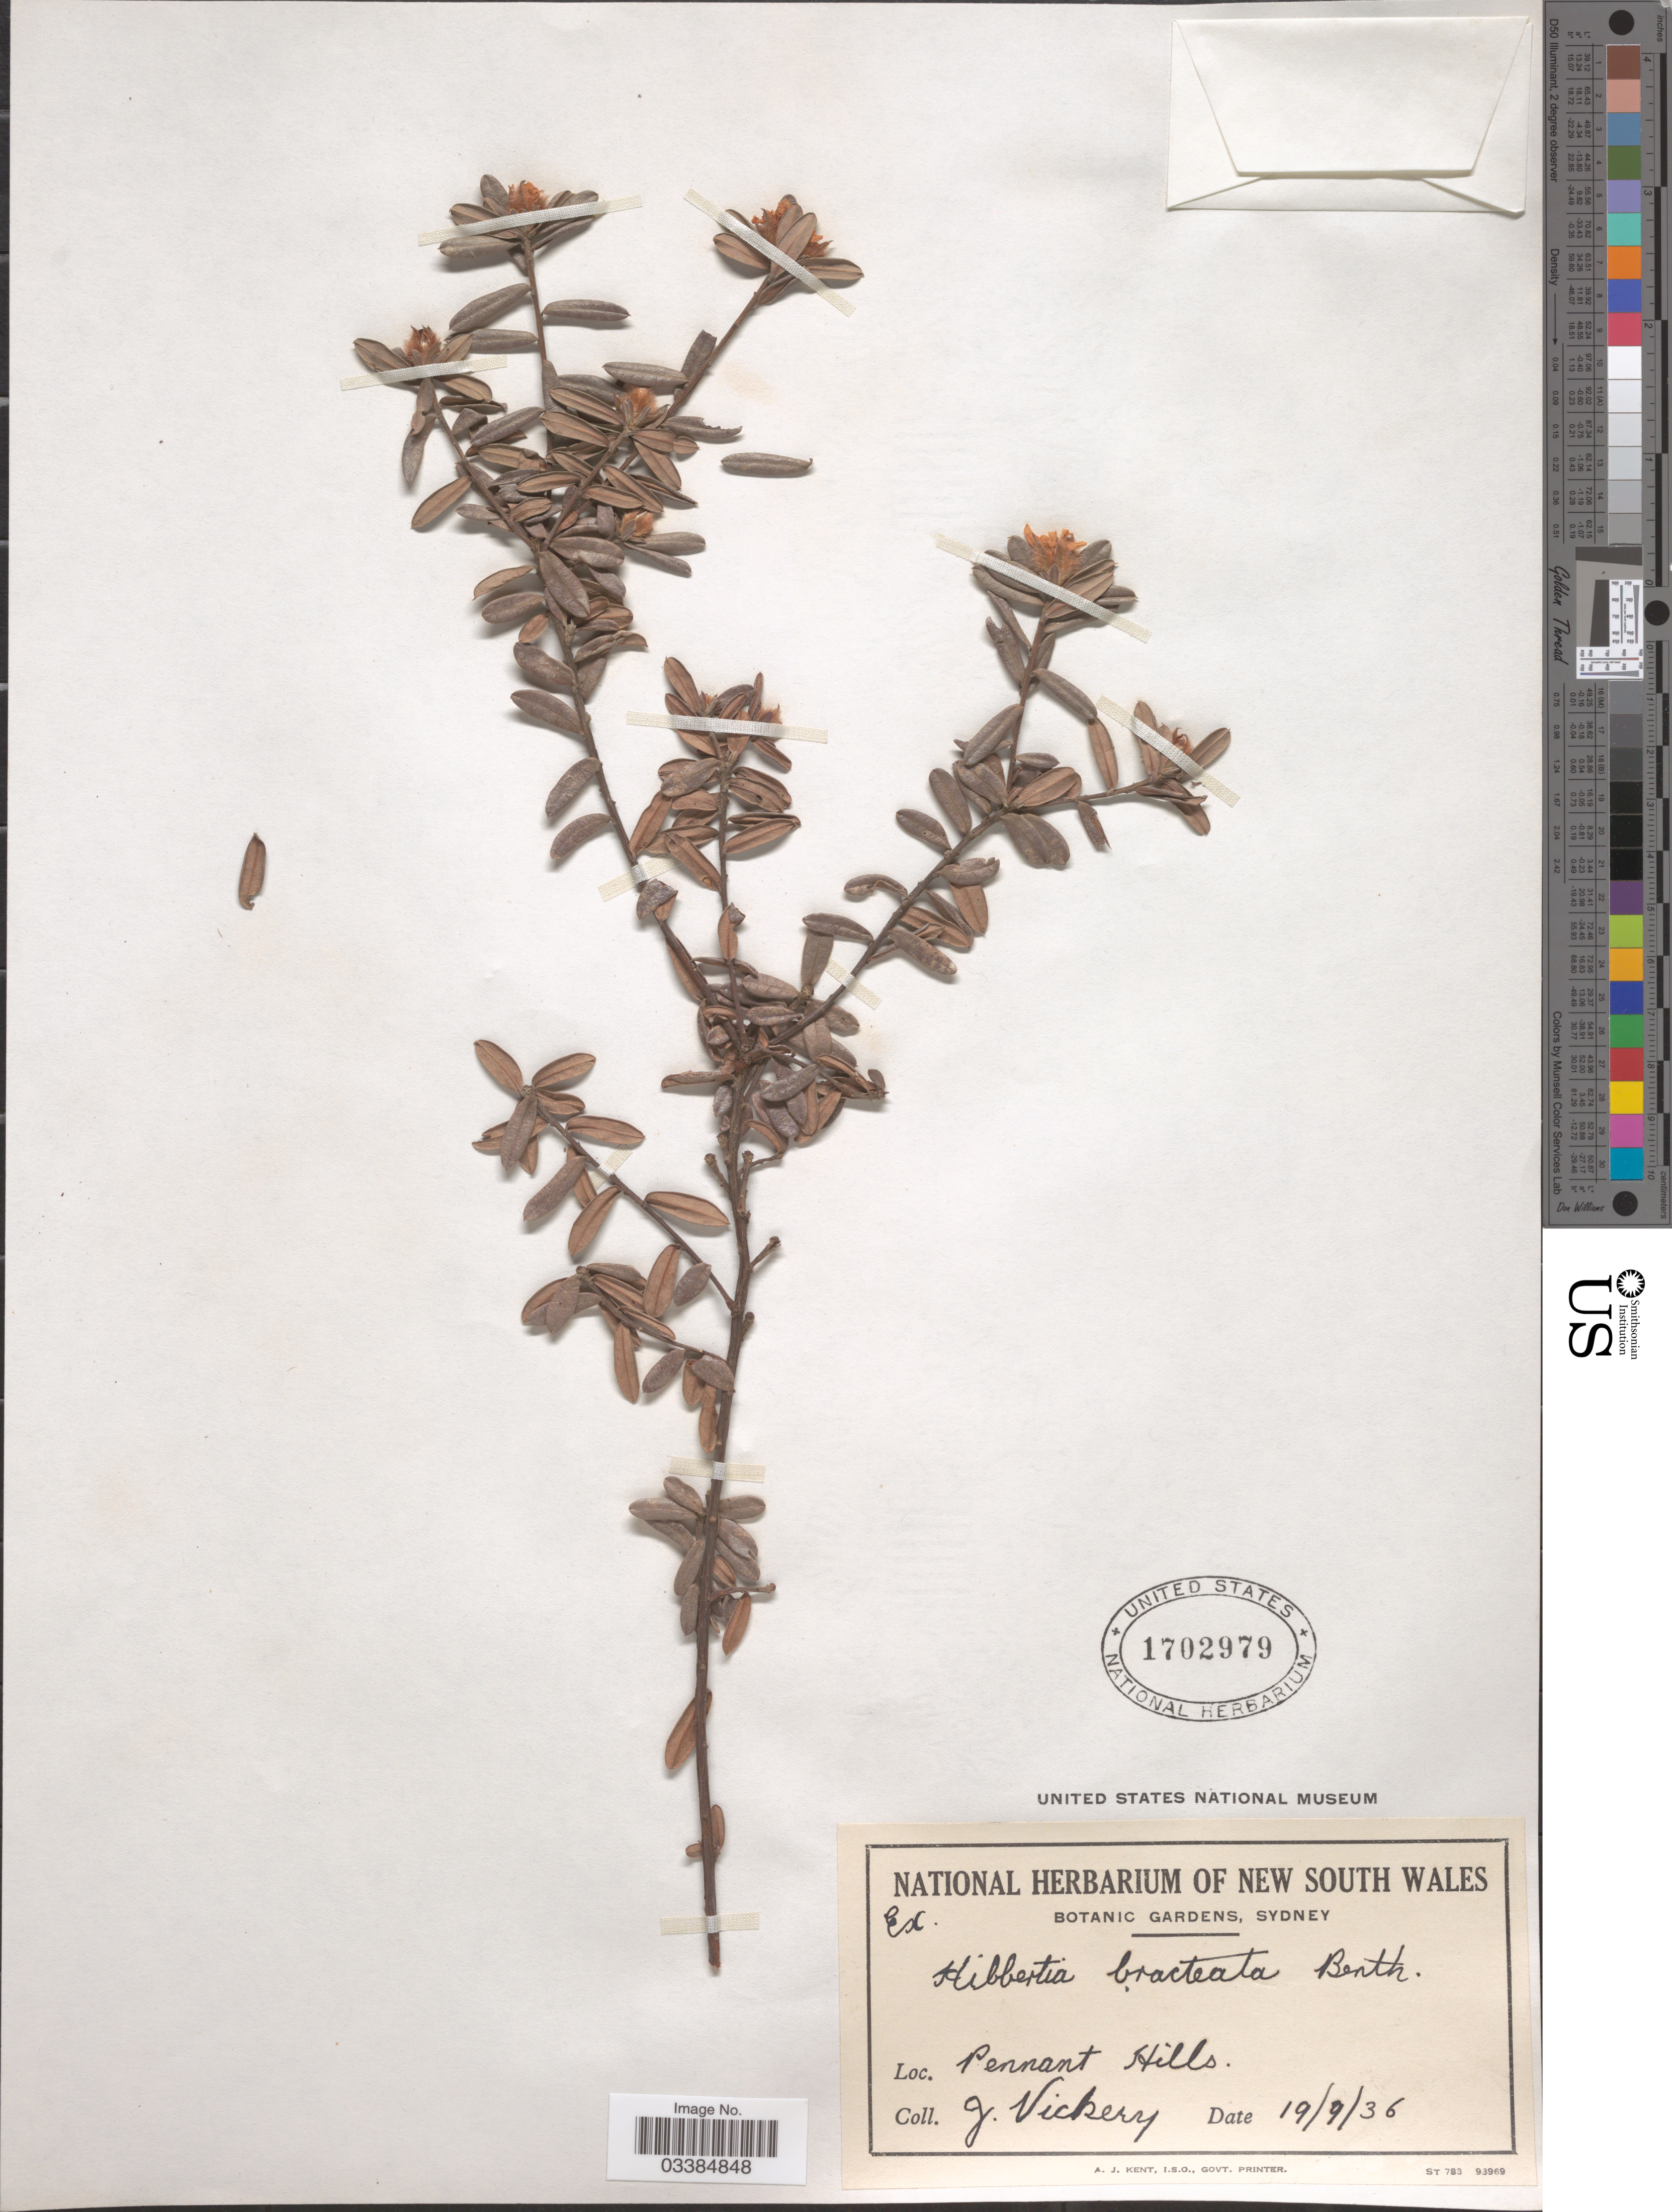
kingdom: Plantae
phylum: Tracheophyta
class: Magnoliopsida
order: Dilleniales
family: Dilleniaceae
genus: Hibbertia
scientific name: Hibbertia bracteata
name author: Benth.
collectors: J. Vickery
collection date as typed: Transcribed d/m/y: 19/9/36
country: Australia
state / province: New South Wales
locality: Pennant Hills.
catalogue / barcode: US 1702979